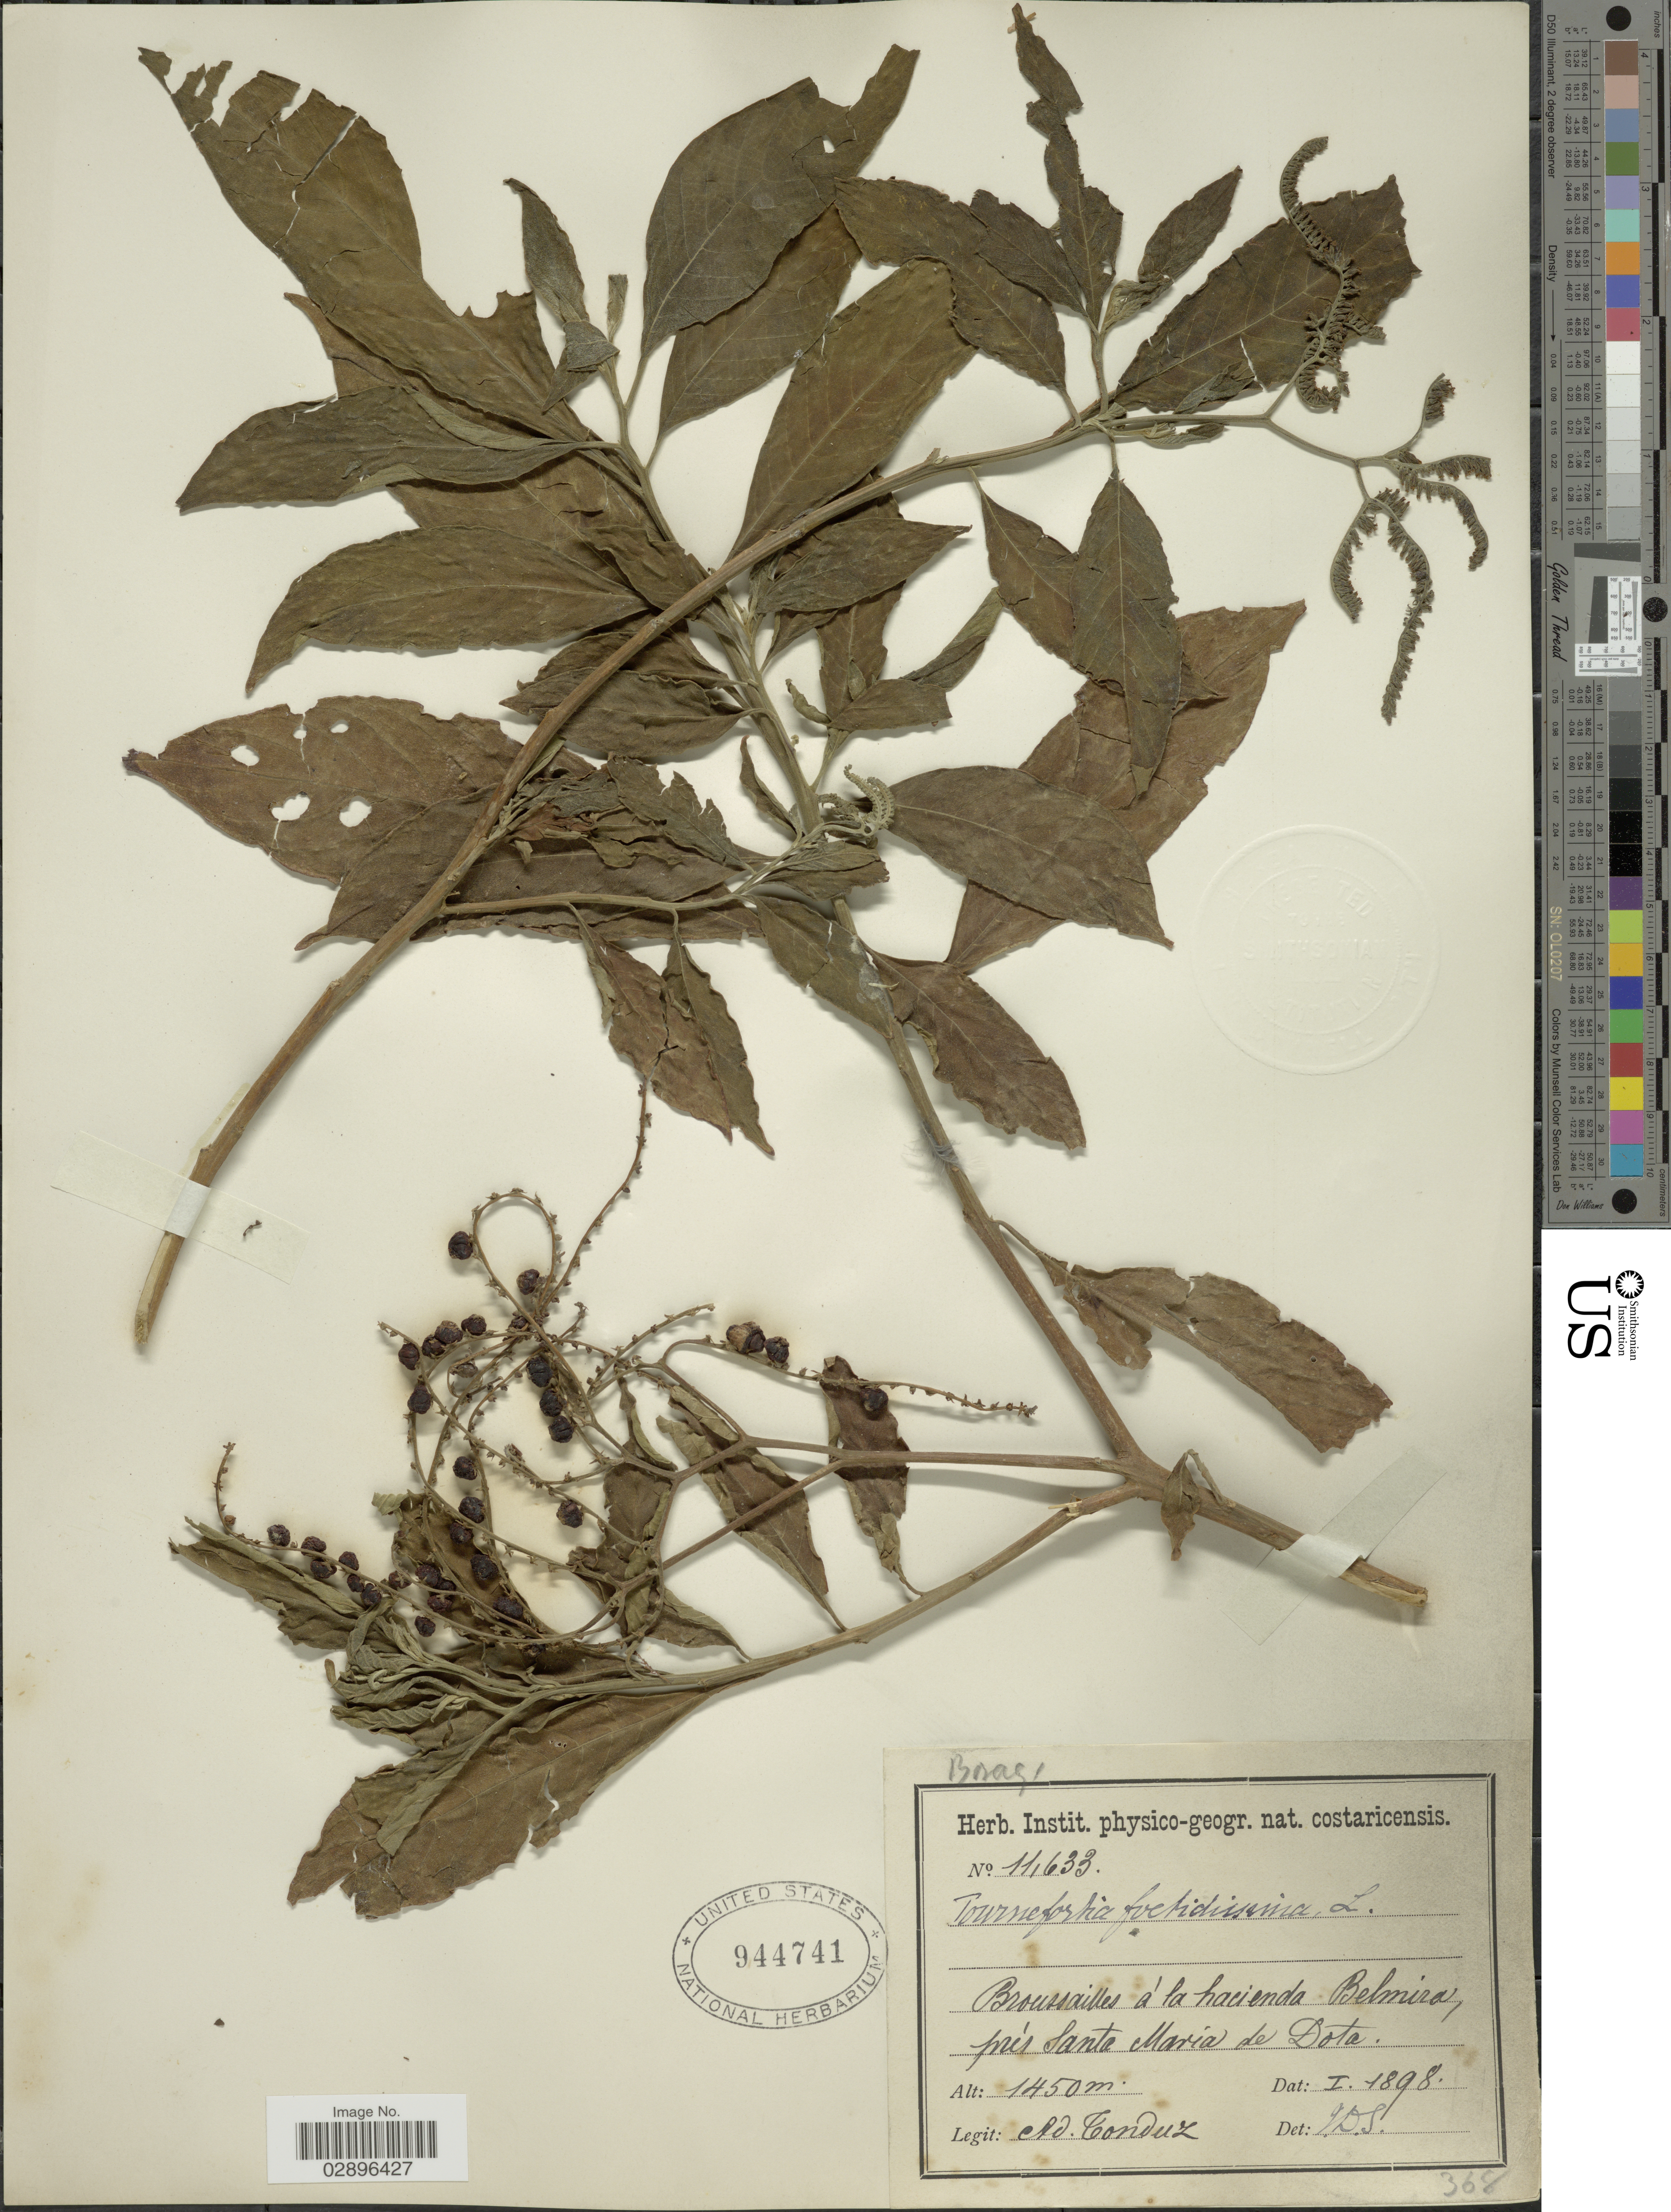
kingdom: Plantae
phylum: Tracheophyta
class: Magnoliopsida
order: Boraginales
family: Heliotropiaceae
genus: Tournefortia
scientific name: Tournefortia glabra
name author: L.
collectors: A. Tonduz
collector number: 11633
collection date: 1898-01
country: Costa Rica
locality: Broussailles à la hacienda Belmira, près Santa Maria de Dota.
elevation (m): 1450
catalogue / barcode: US 944741